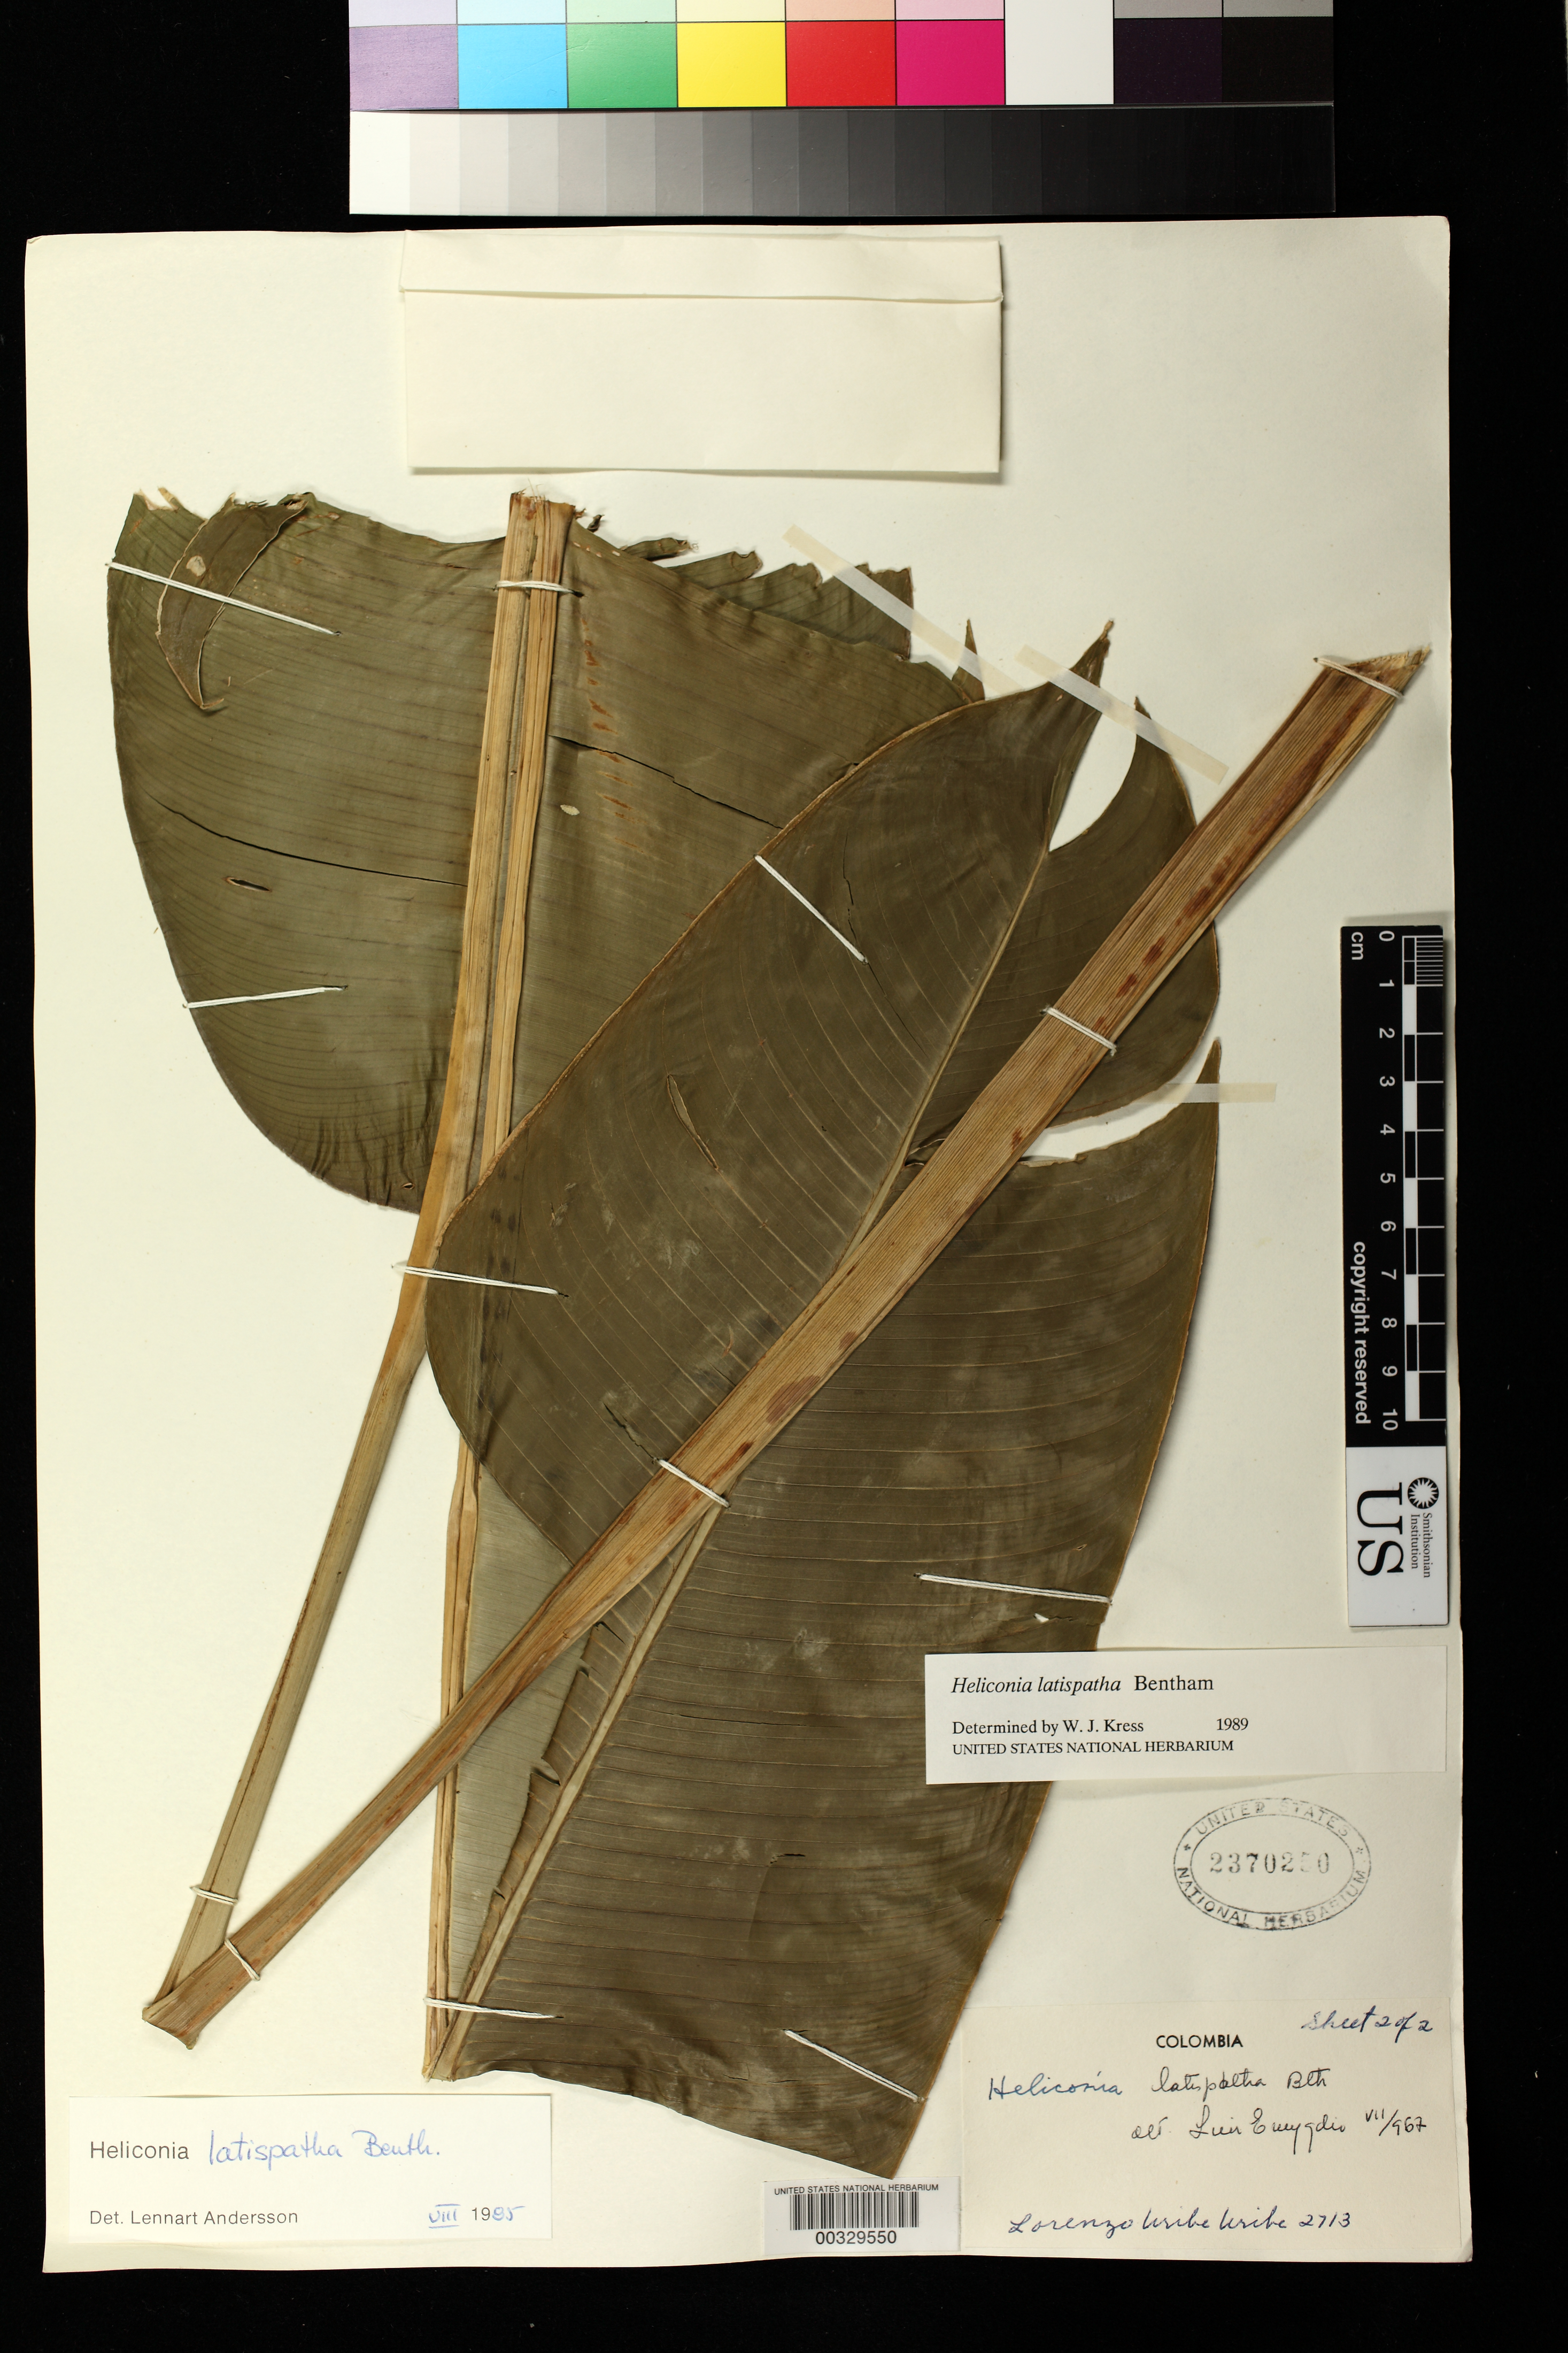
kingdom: Plantae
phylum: Tracheophyta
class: Liliopsida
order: Zingiberales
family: Heliconiaceae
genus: Heliconia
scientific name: Heliconia latispatha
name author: Benth.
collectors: L. Uribe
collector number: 2713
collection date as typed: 12 May 1961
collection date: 1961-05-12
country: Colombia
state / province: Cundinamarca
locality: Guaduas, Alto de Ficalito, on the colonial road from Honda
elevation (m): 1200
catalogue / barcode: US 2370250